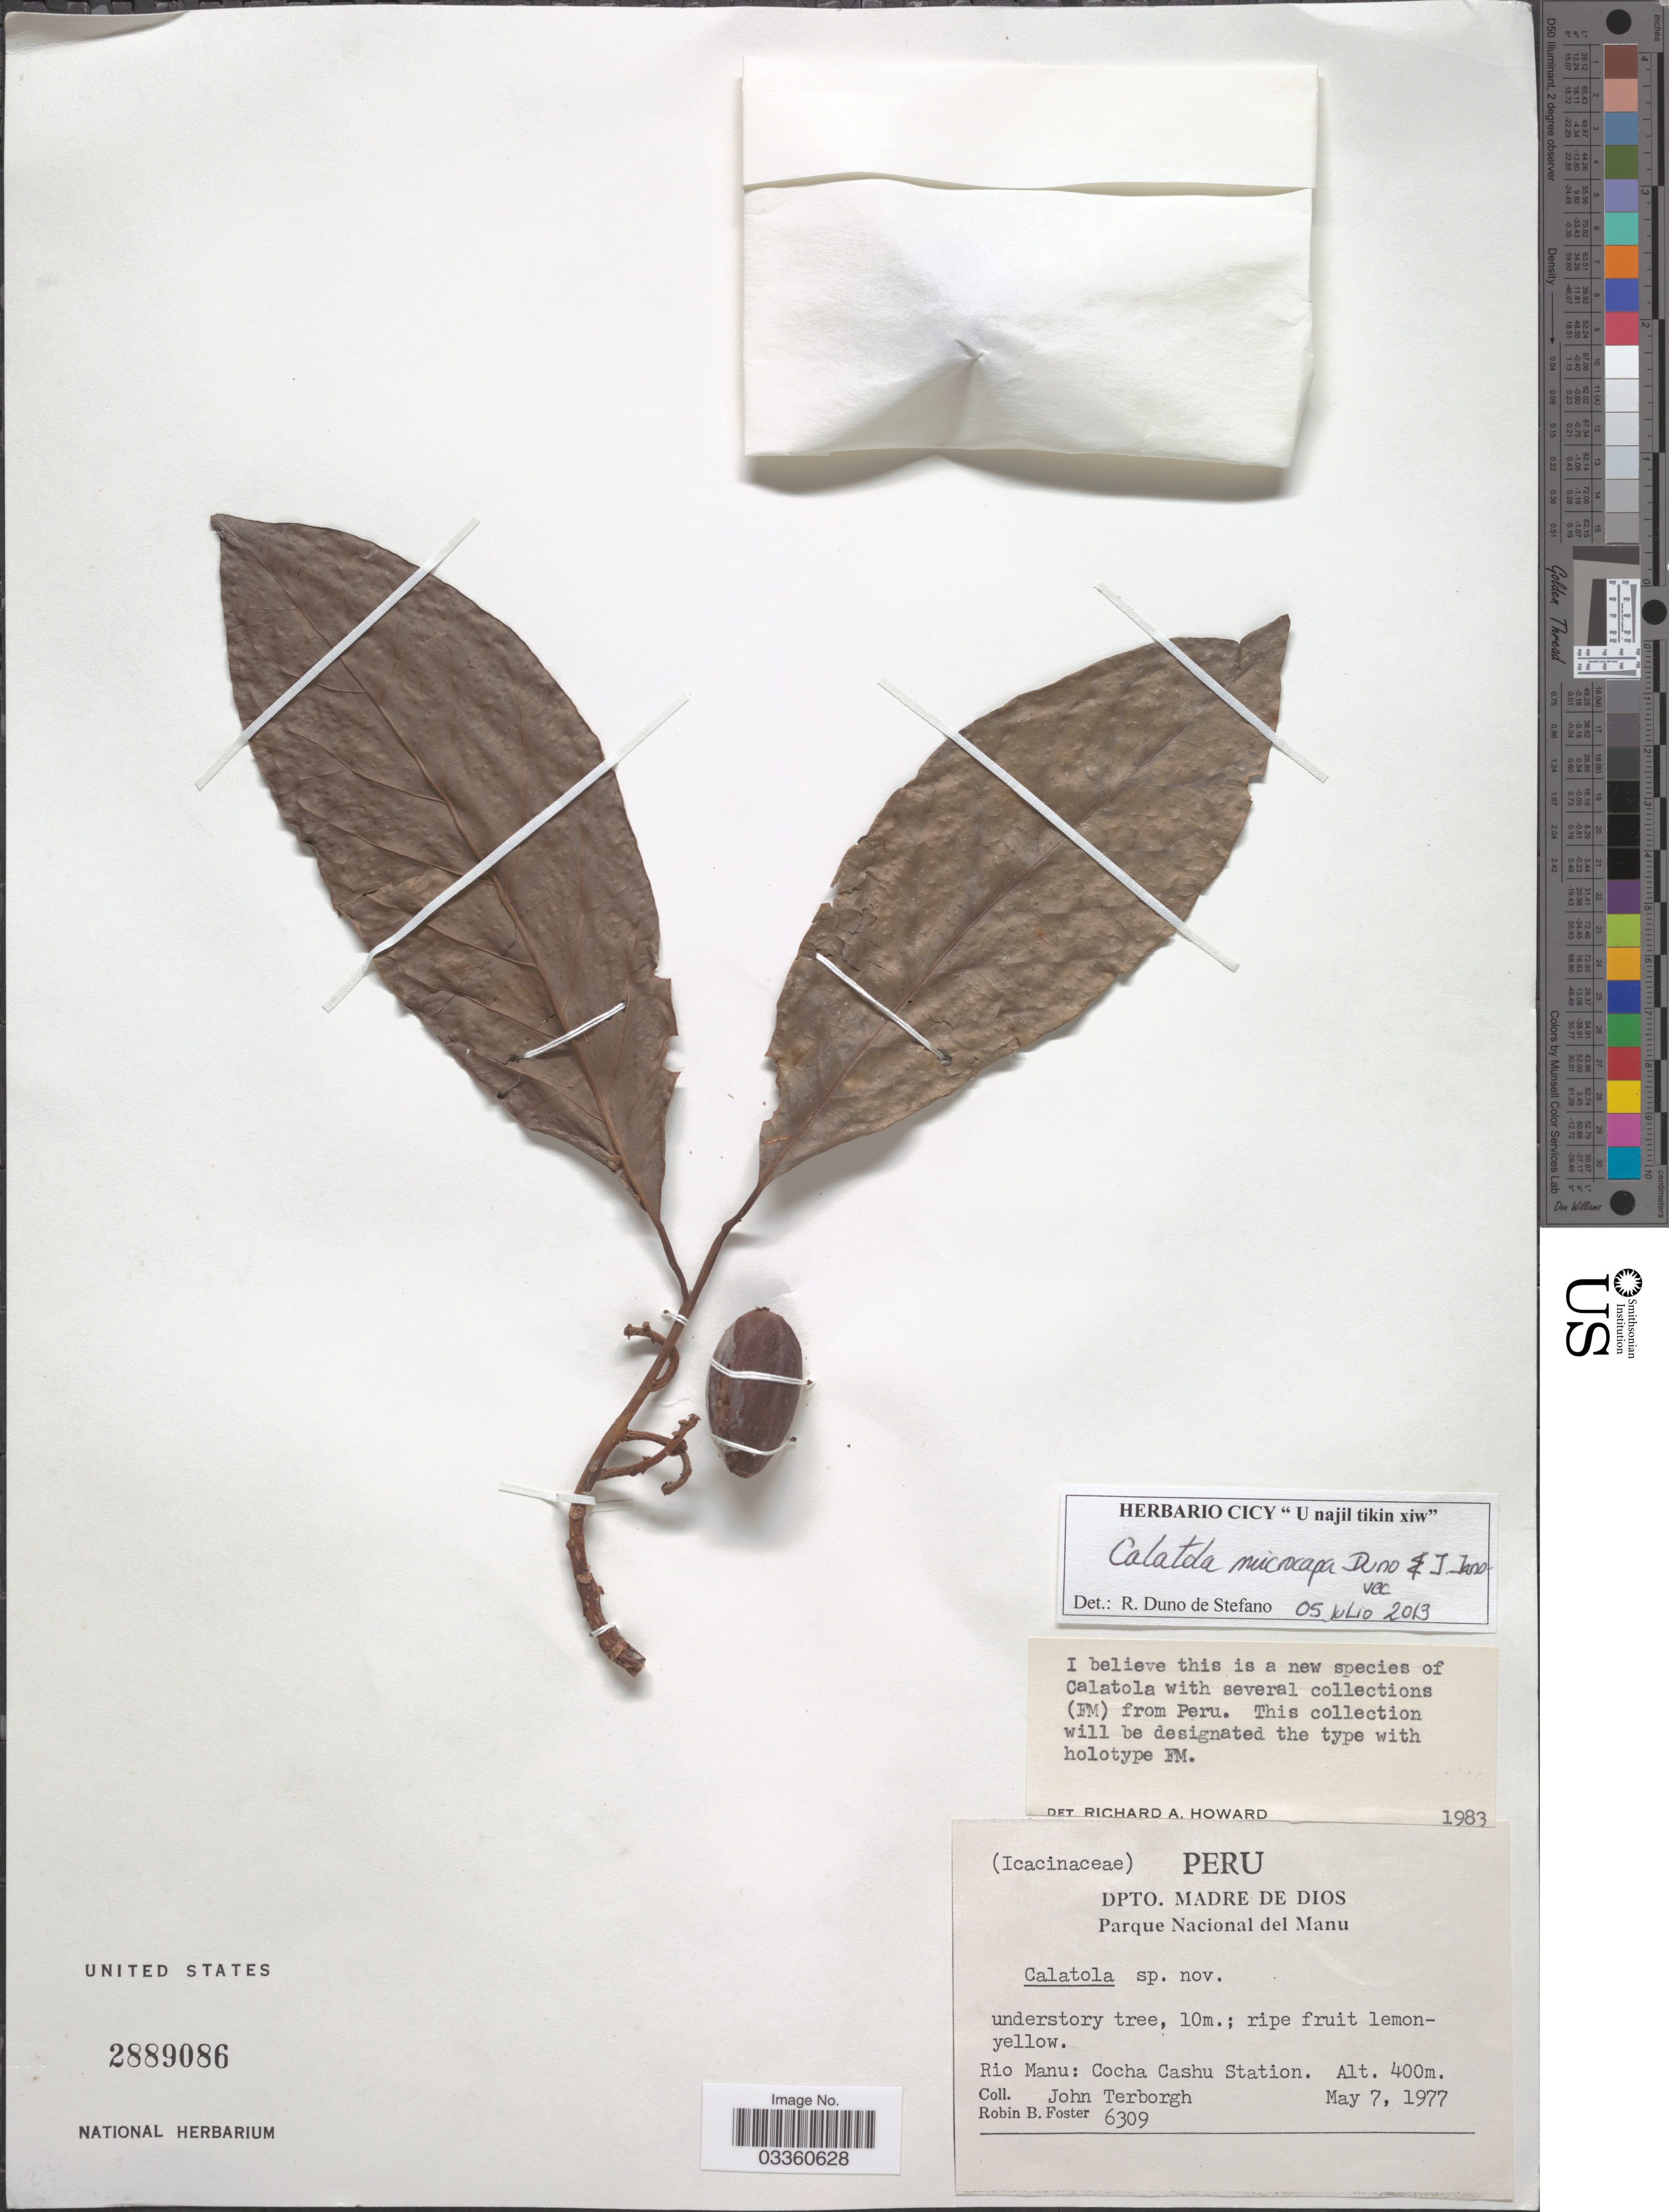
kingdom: Plantae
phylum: Tracheophyta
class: Magnoliopsida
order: Metteniusales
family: Metteniusaceae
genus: Calatola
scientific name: Calatola microcarpa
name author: A.H. Gentry ex Duno & Janovec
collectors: J. Terborgh & R. B. Foster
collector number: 6309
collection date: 1977-05-07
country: Peru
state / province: Madre de Dios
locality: Dpto. Madre de Dios, Parque Nacional del Manu, Rio Manu: Cocha Cashu Station.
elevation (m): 400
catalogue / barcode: US 2889086